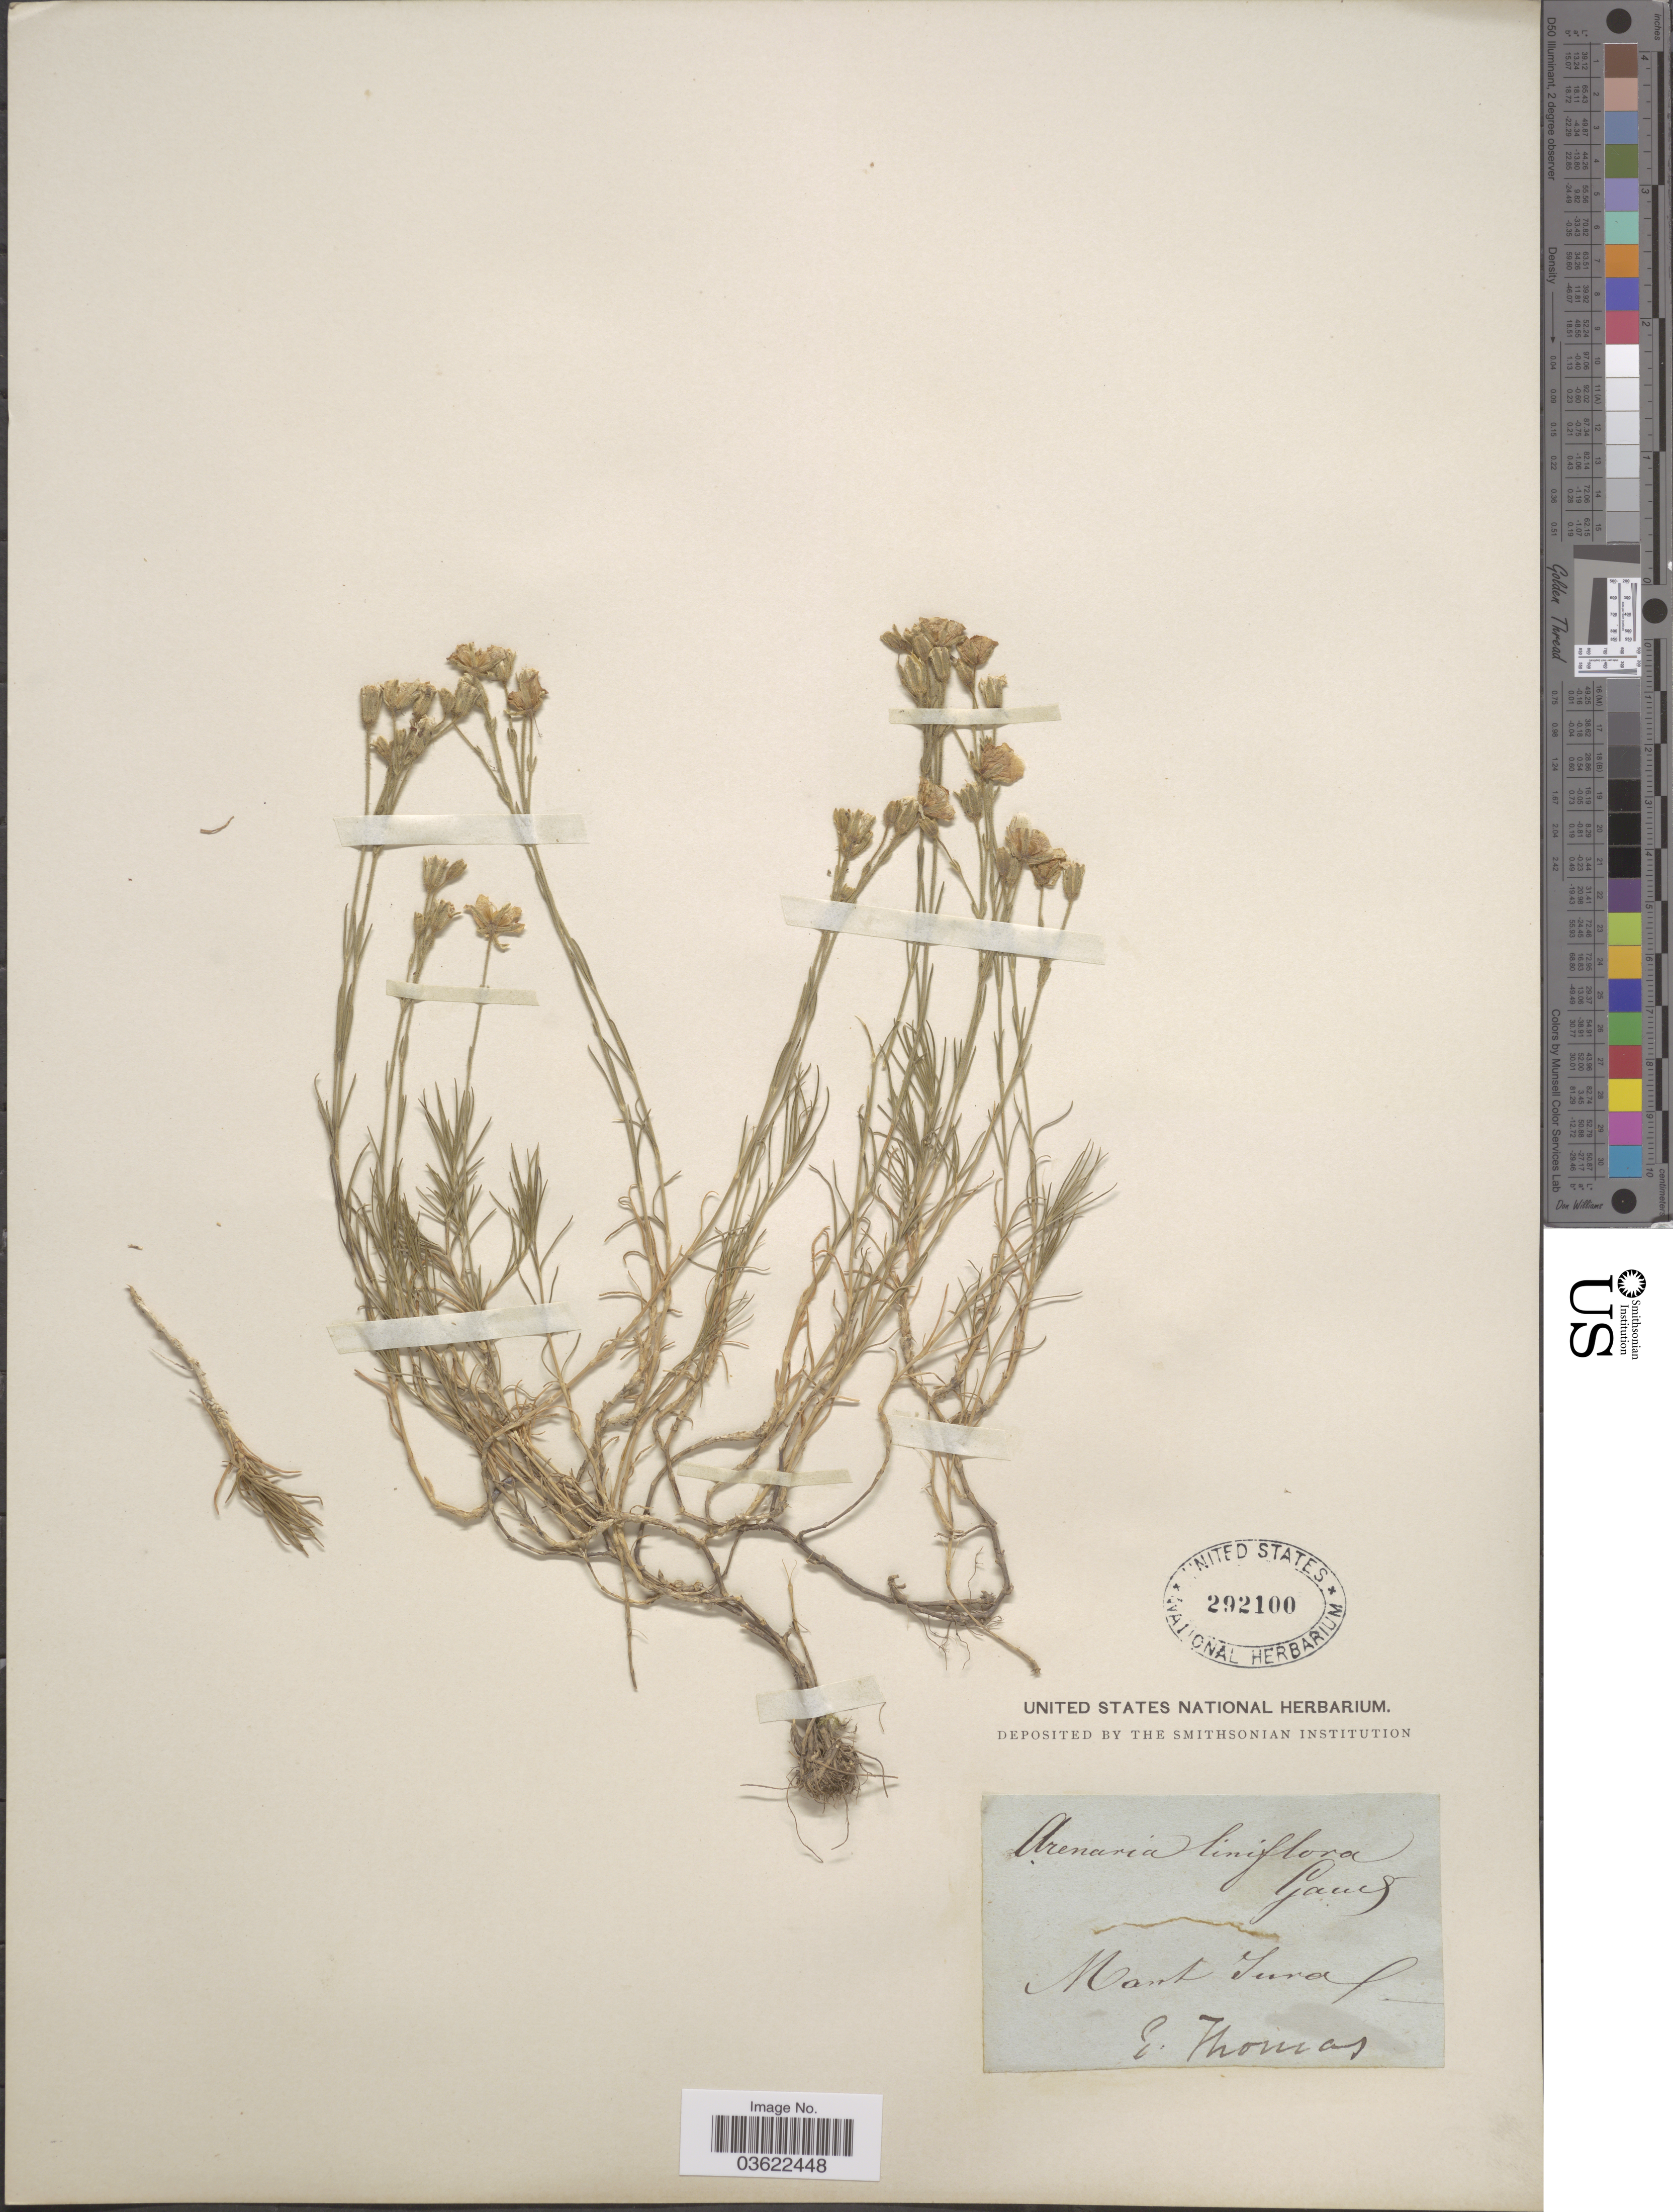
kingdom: Plantae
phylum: Tracheophyta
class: Magnoliopsida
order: Caryophyllales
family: Caryophyllaceae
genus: Cherleria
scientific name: Cherleria laricifolia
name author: (L.) Iamonico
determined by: Strong, Mark T., (BOT), Smithsonian Institution - National Museum of Natural History (UNITED STATES)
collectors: E. Thomas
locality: Mont Tirol.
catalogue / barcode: US 292100